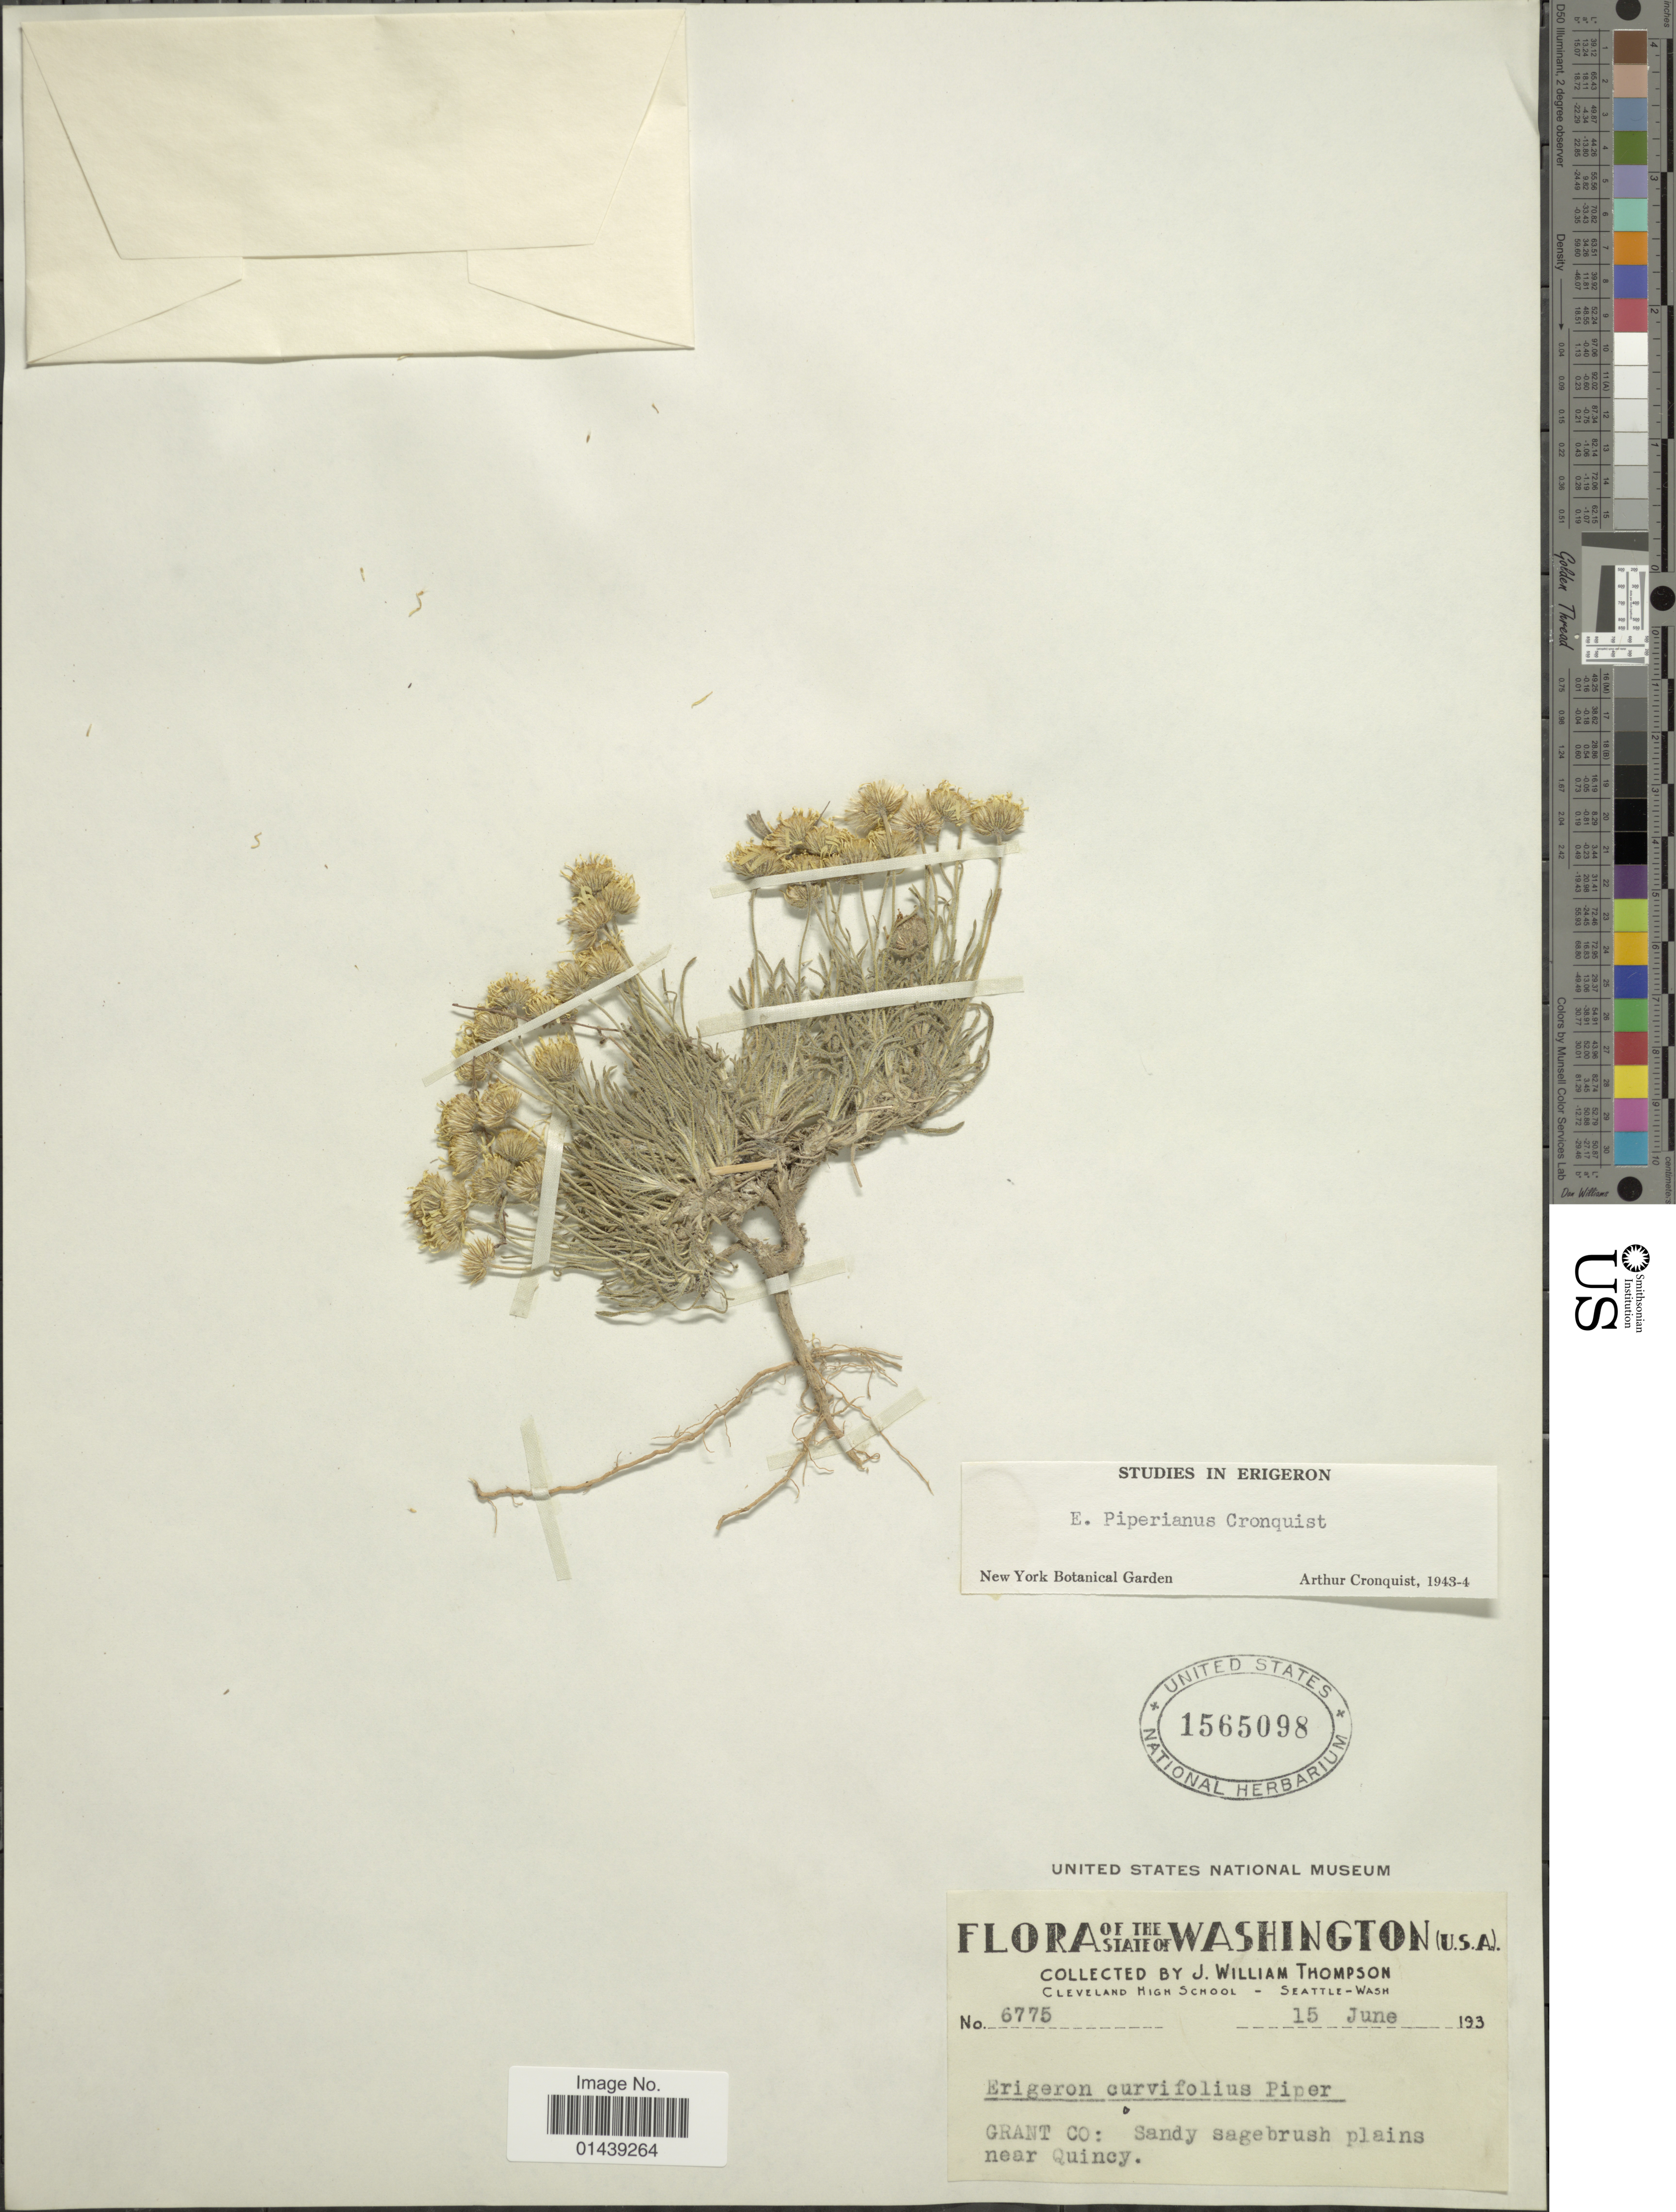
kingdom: Plantae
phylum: Tracheophyta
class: Magnoliopsida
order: Asterales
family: Asteraceae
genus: Erigeron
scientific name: Erigeron piperianus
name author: Cronq.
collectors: J. W. Thompson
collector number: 6775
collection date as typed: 193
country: United States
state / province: Washington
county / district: Grant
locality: Grant Co: near Quincy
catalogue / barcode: US 1565098